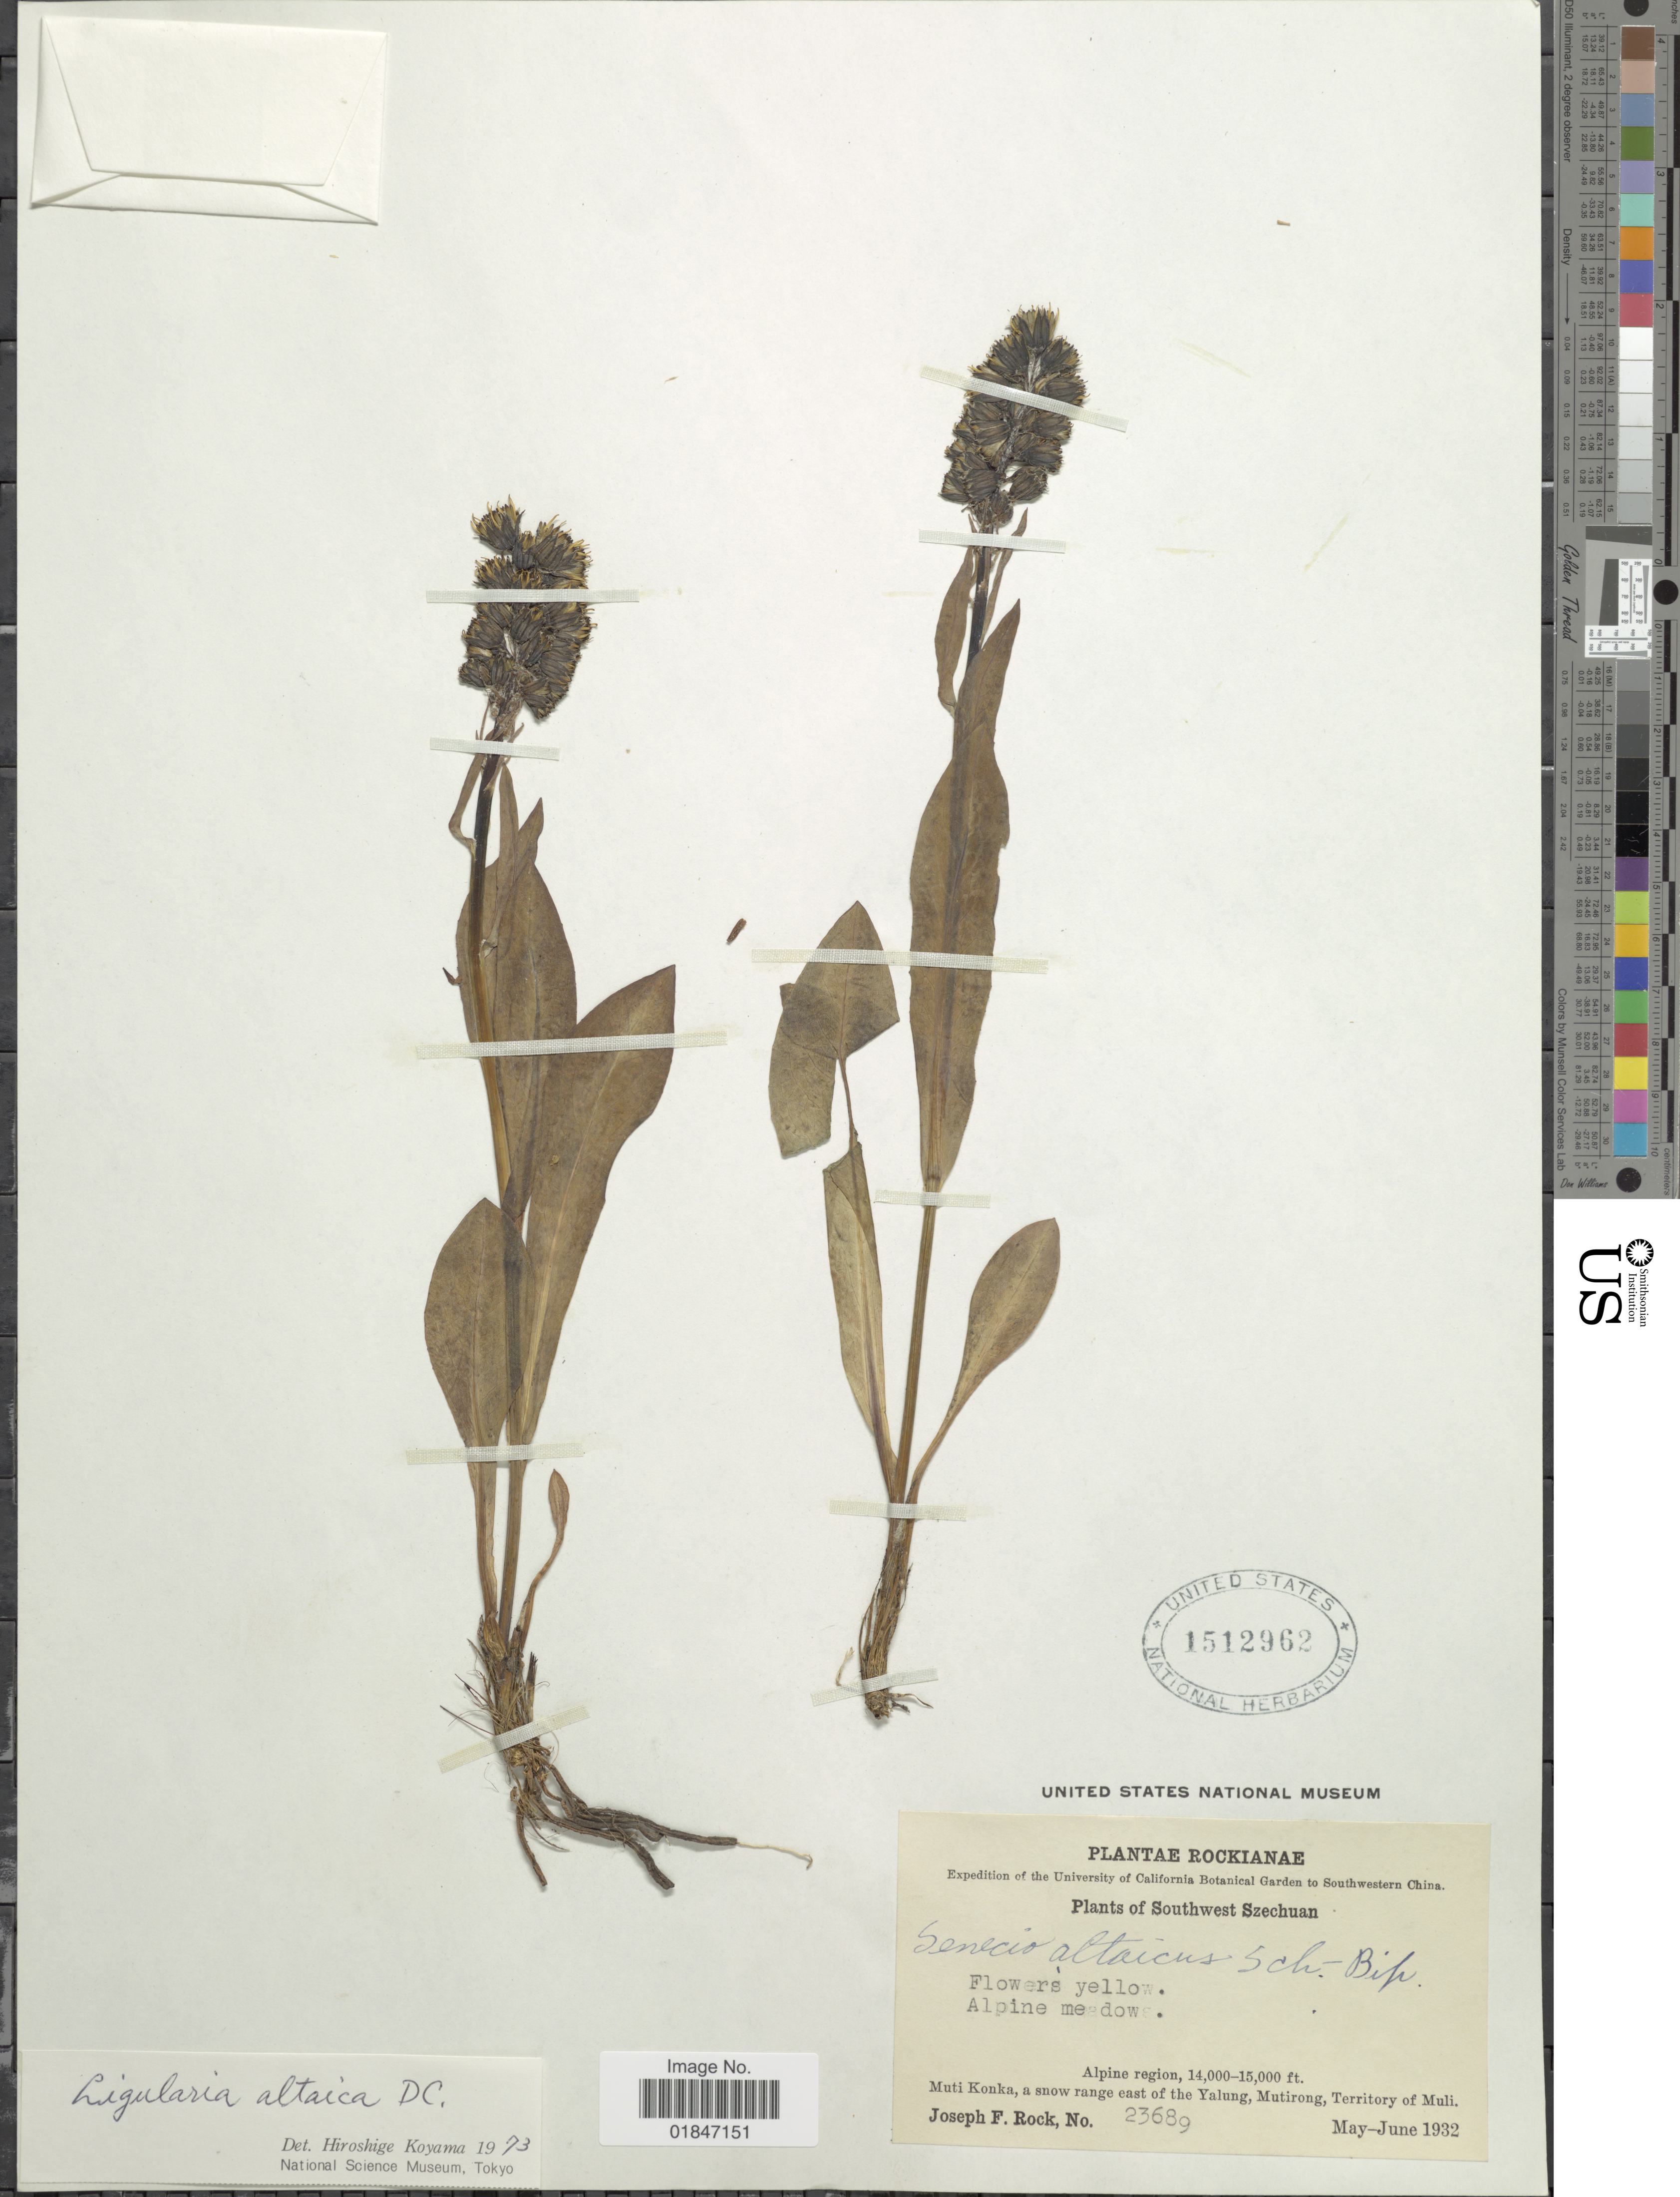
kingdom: Plantae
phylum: Tracheophyta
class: Magnoliopsida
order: Asterales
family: Asteraceae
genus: Ligularia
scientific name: Ligularia altaica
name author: DC.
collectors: J. F. Rock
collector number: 23689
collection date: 1932-05/1932-06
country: China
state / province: Sichuan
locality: Southwest Szechuan, Alpine region, Muti Konka, a snow range east of the Yalung, Mutirong, Territory of Muli.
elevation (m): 4267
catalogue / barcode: US 1512962